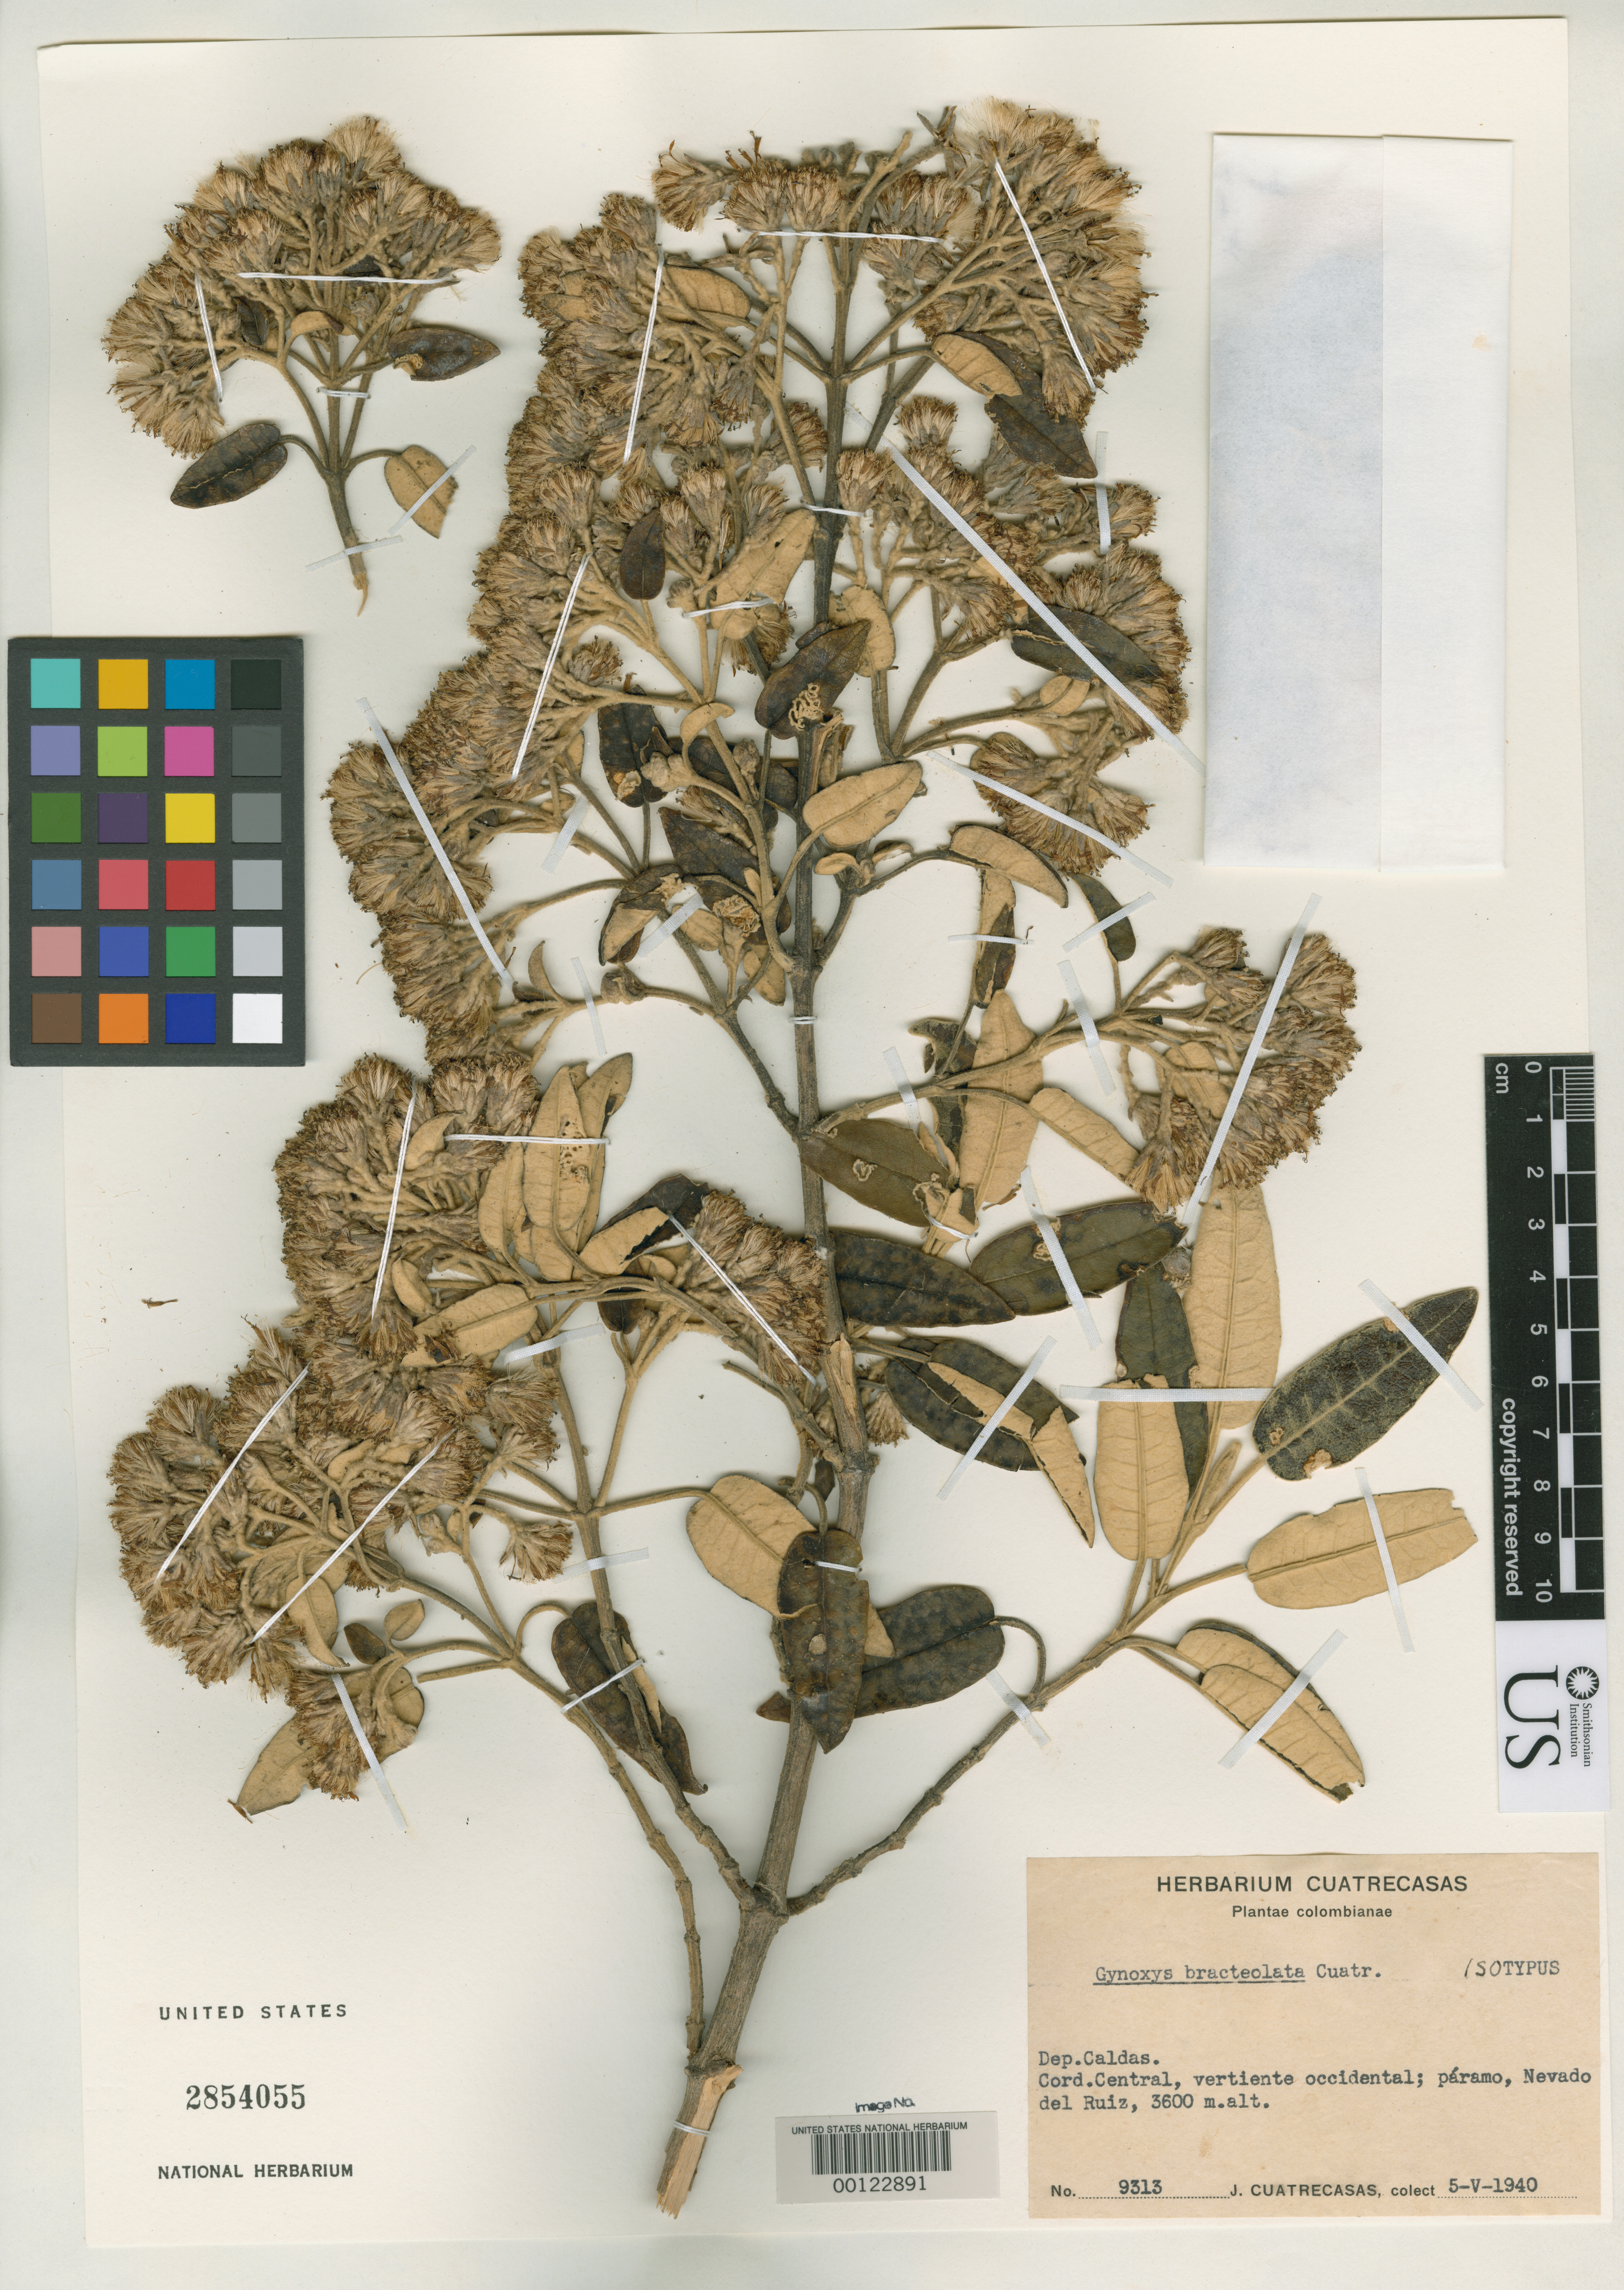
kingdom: Plantae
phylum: Tracheophyta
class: Magnoliopsida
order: Asterales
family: Asteraceae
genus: Gynoxys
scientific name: Gynoxys bracteolata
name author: Cuatrec.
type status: Isotype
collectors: J. Cuatrecasas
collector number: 9313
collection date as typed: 05 May 1940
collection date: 1940-05-05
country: Colombia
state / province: Caldas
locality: Nevada del Ruiz.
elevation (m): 3600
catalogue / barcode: US 2854055